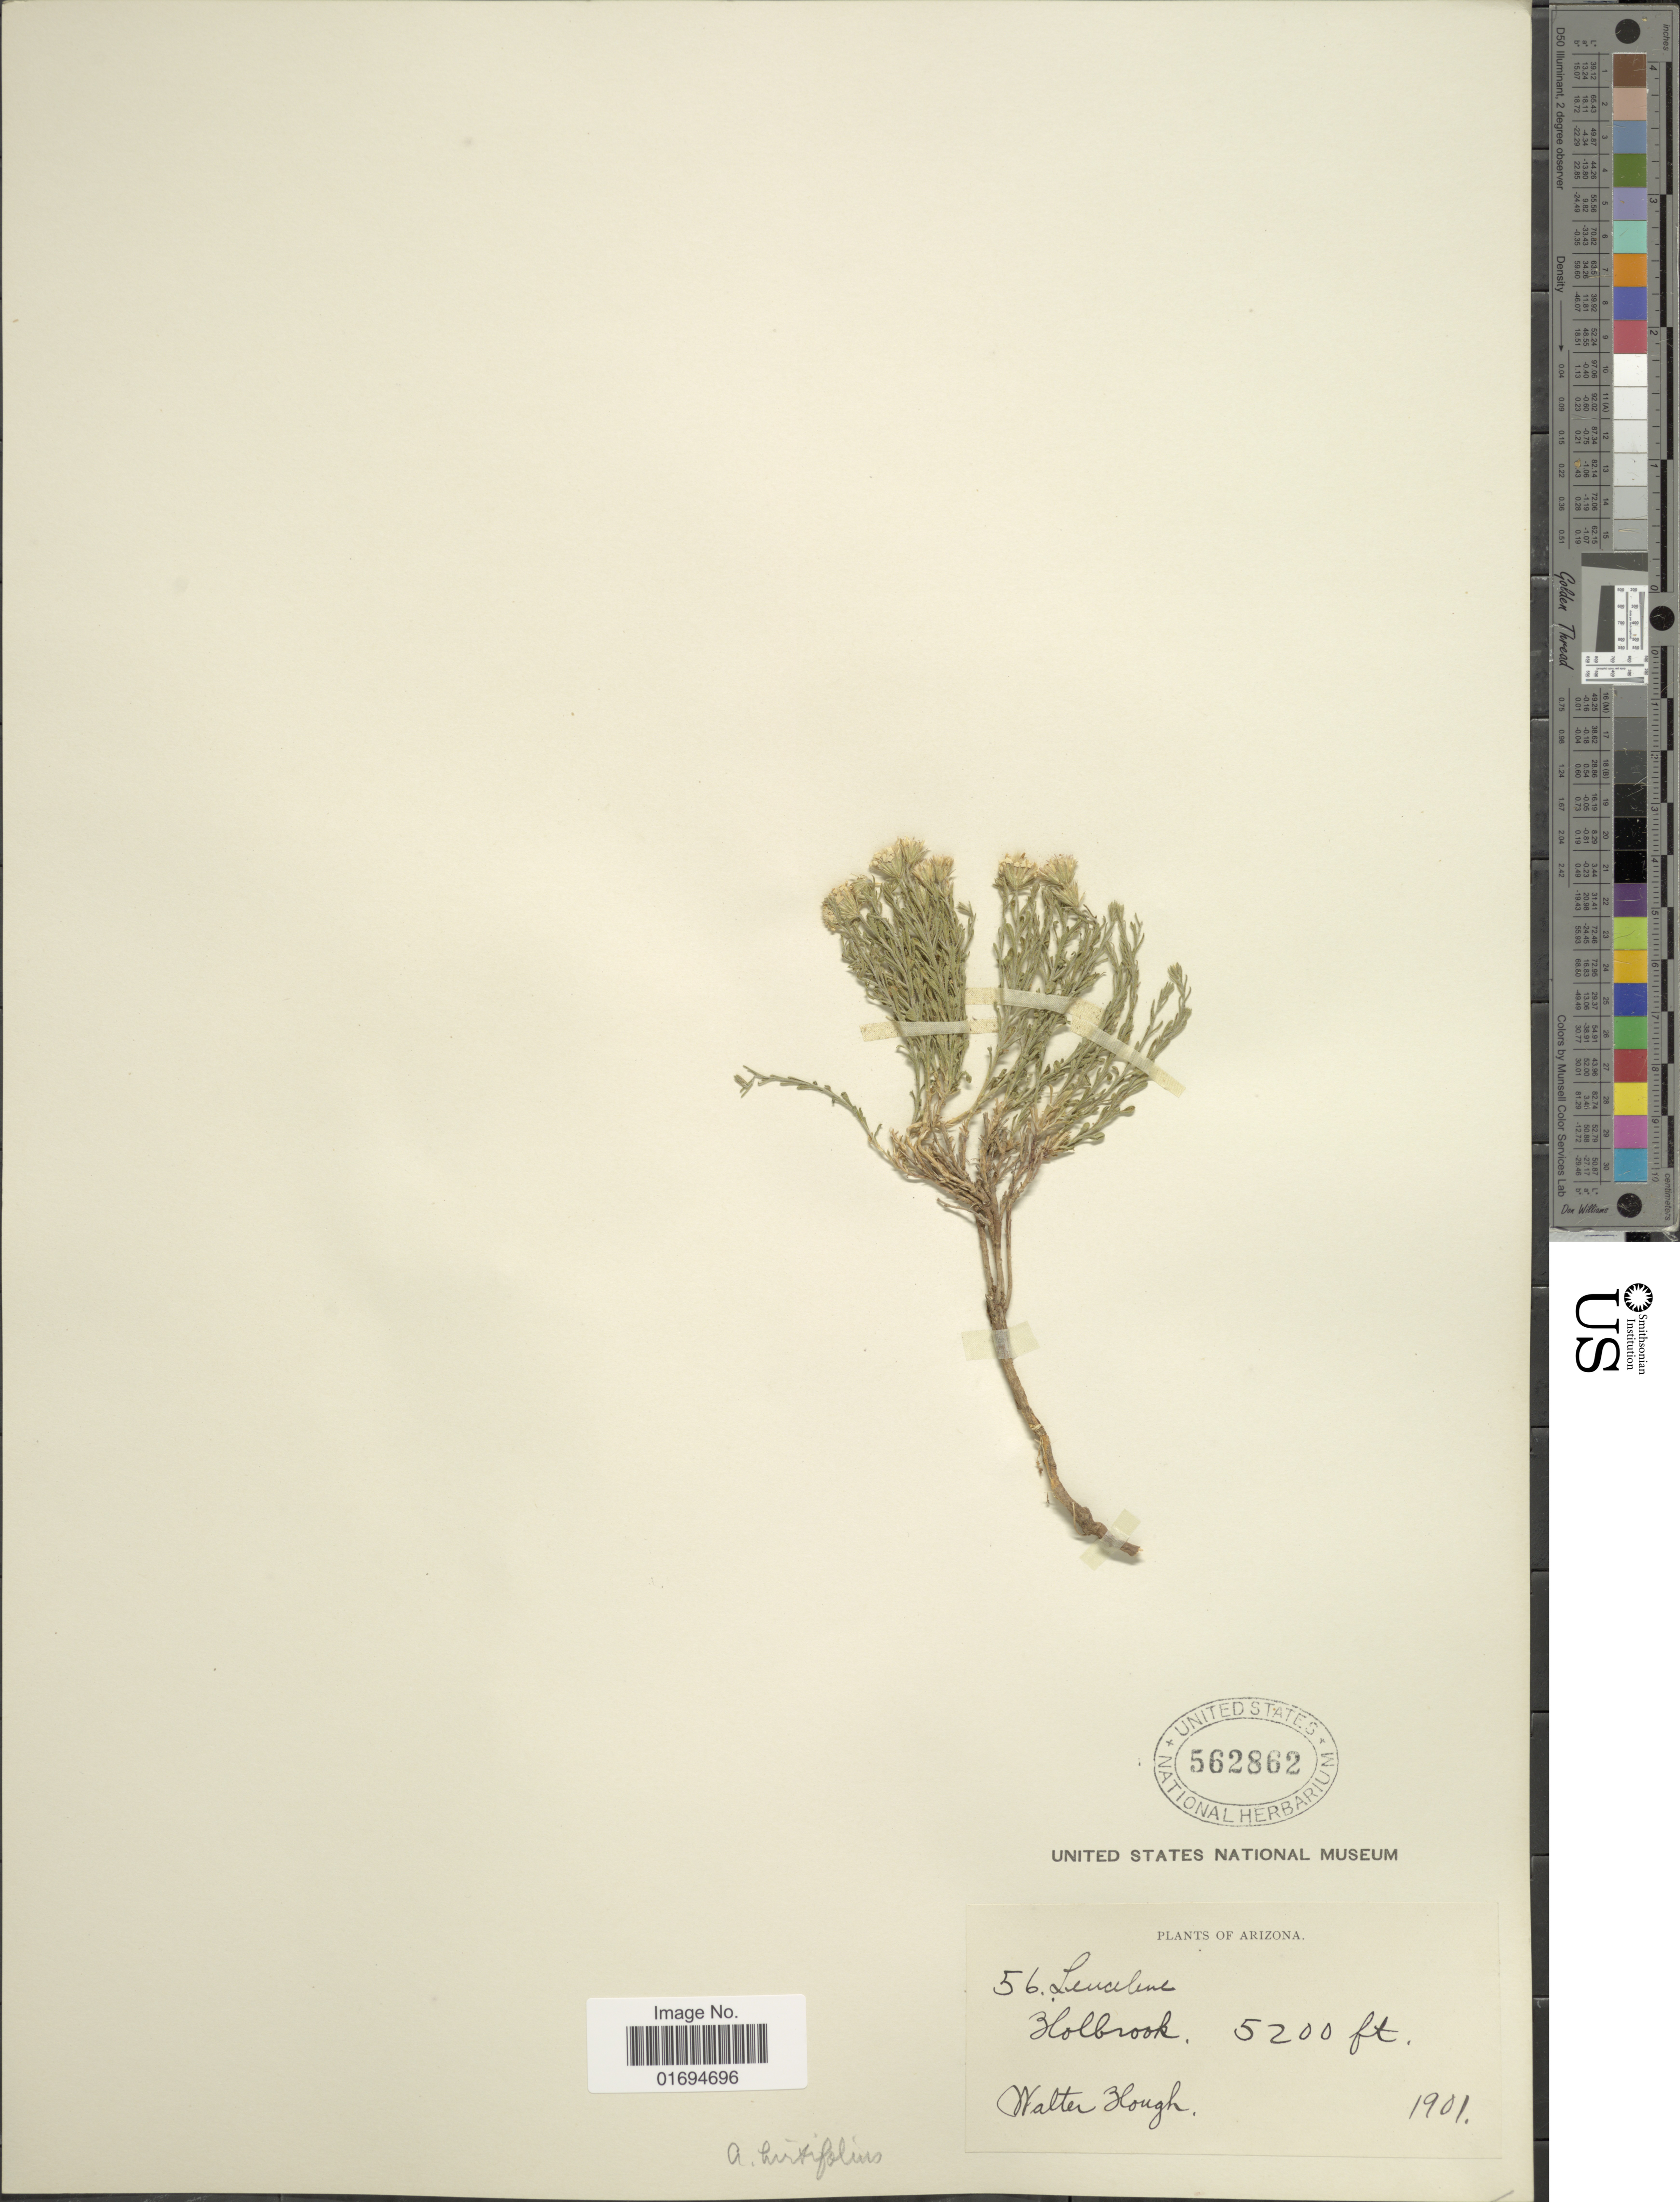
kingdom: Plantae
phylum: Tracheophyta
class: Magnoliopsida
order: Asterales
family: Asteraceae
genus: Chaetopappa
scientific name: Chaetopappa ericoides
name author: (Torr.) G.L. Nesom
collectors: W. Hough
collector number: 56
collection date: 1901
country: United States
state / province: Arizona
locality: Holbrook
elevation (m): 1585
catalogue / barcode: US 562862